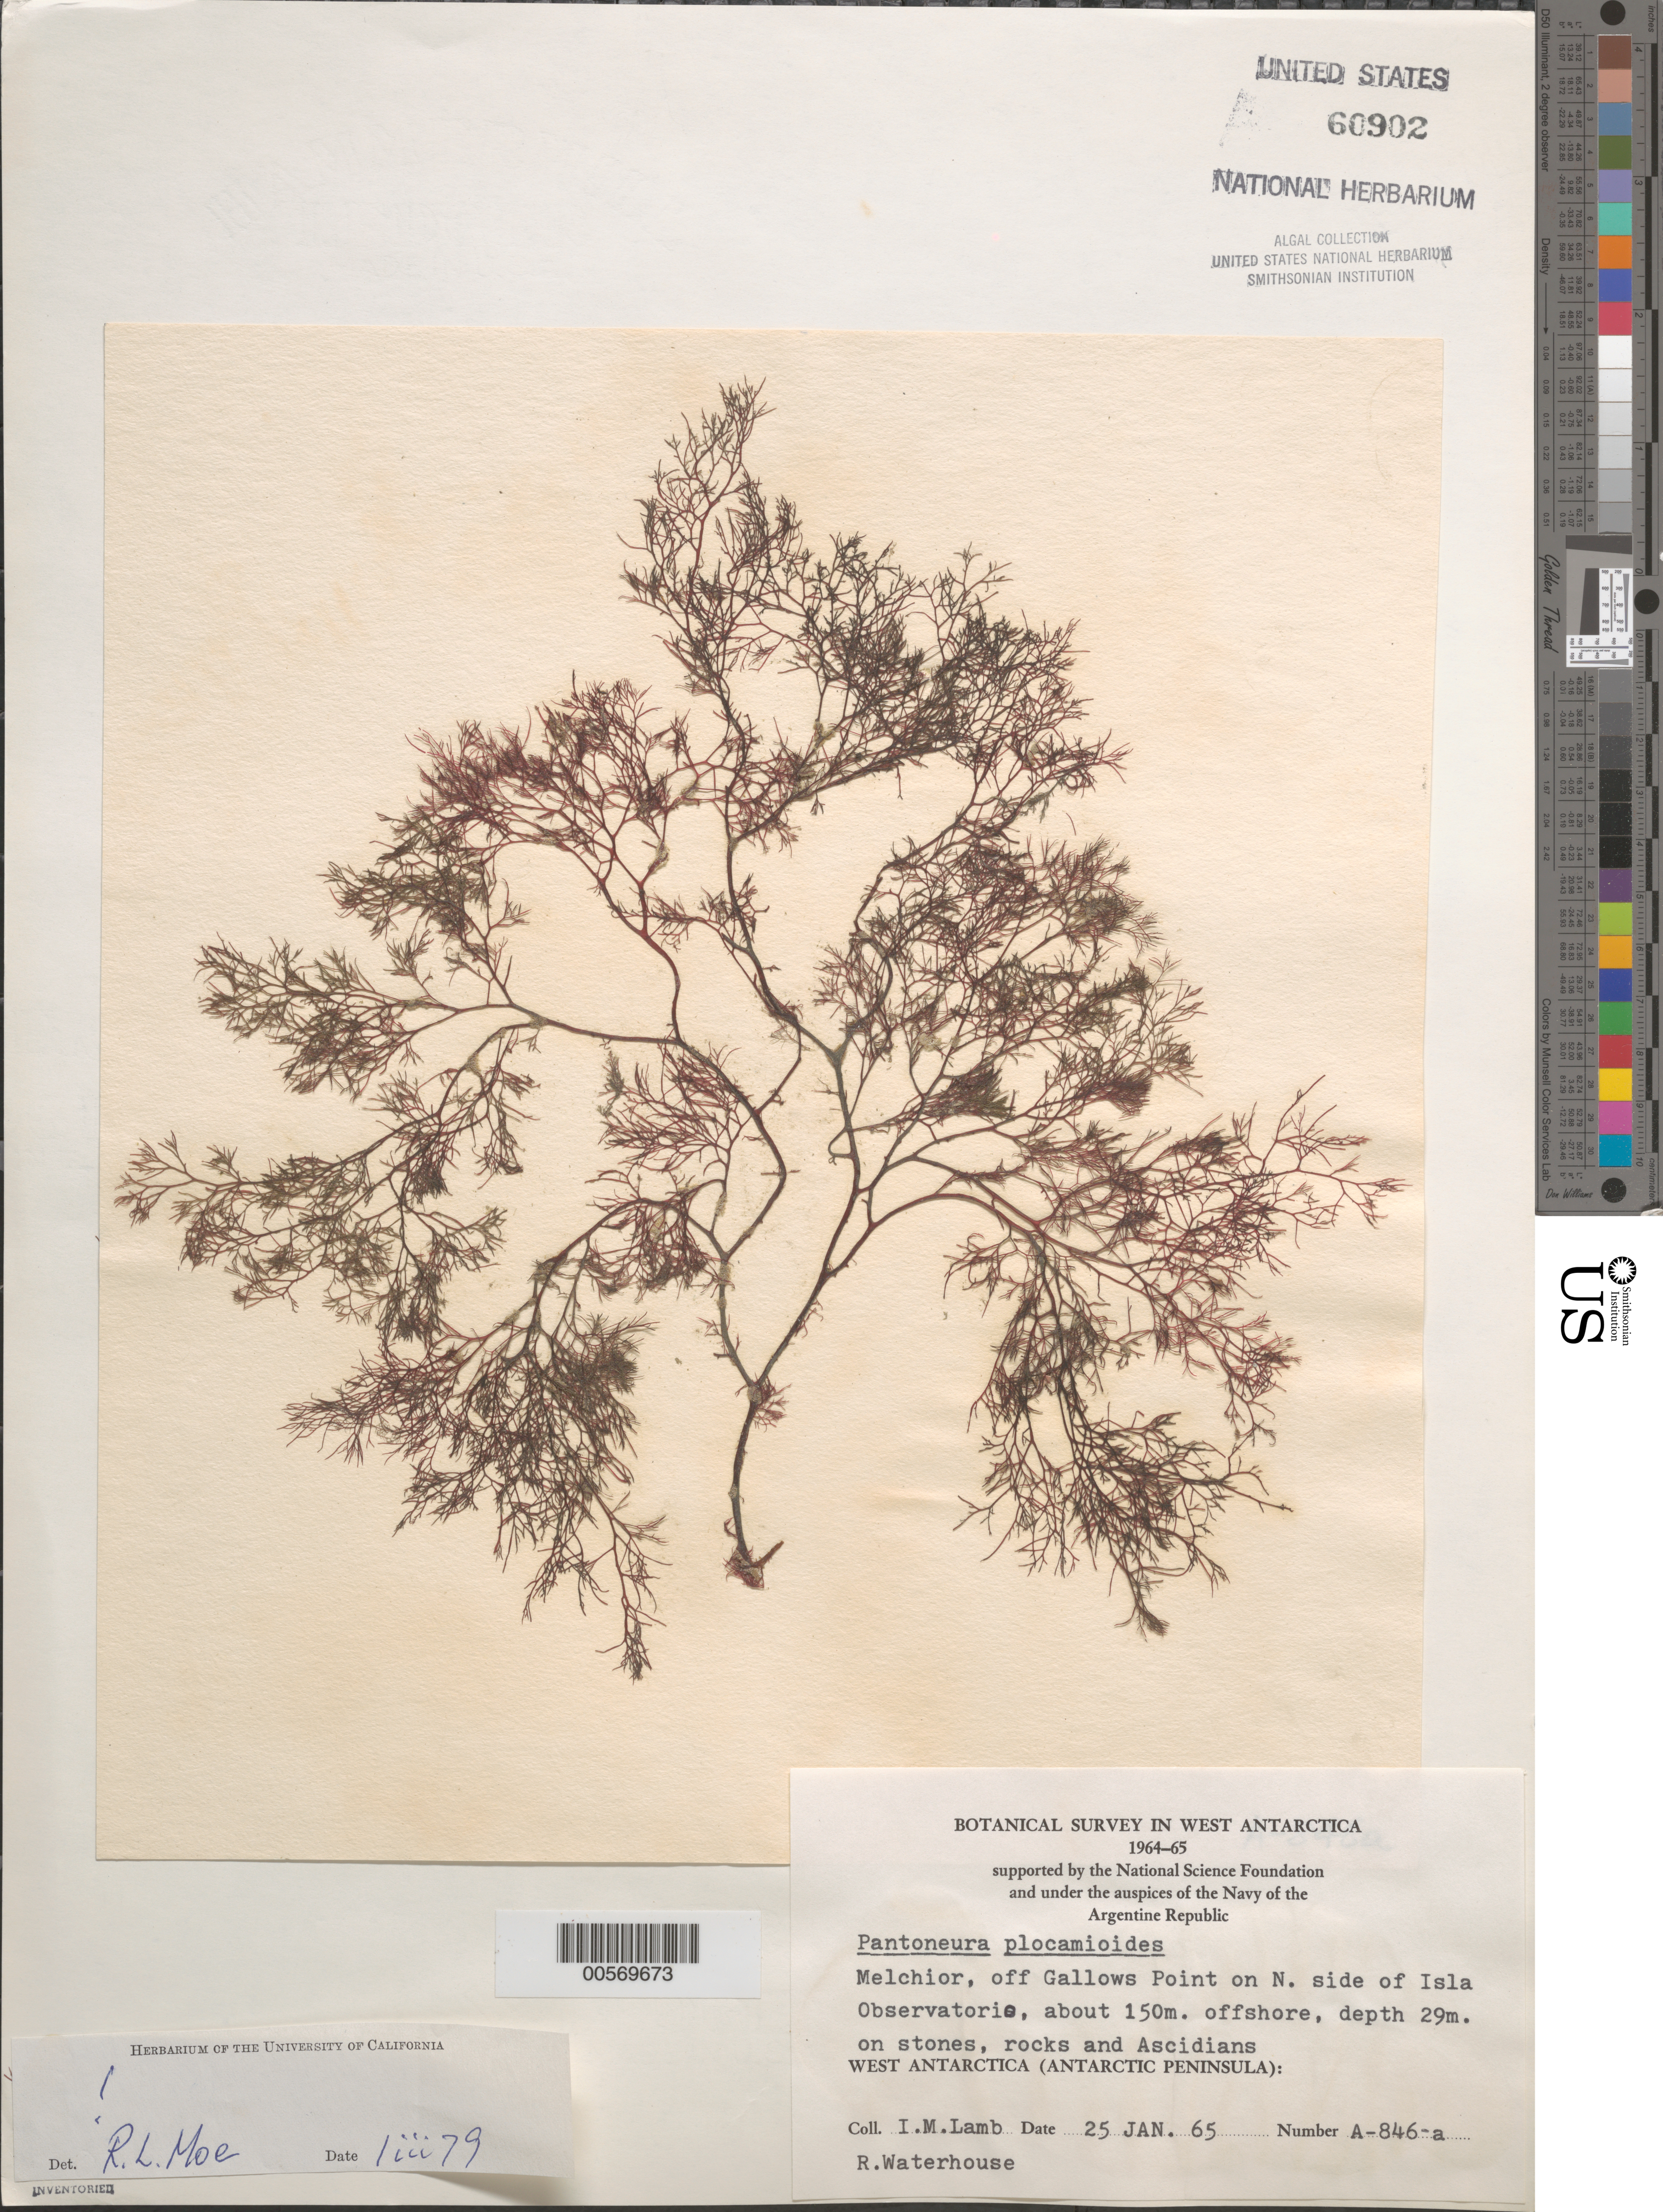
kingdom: Plantae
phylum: Rhodophyta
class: Florideophyceae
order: Ceramiales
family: Delesseriaceae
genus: Pantoneura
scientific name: Pantoneura plocamioides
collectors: I. M. Lamb & R. Waterhouse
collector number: A-846a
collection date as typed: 25 Jan 1965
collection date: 1965-01-25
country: Antarctica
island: Gamma Island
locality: Off Gallows Point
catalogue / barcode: US 60902